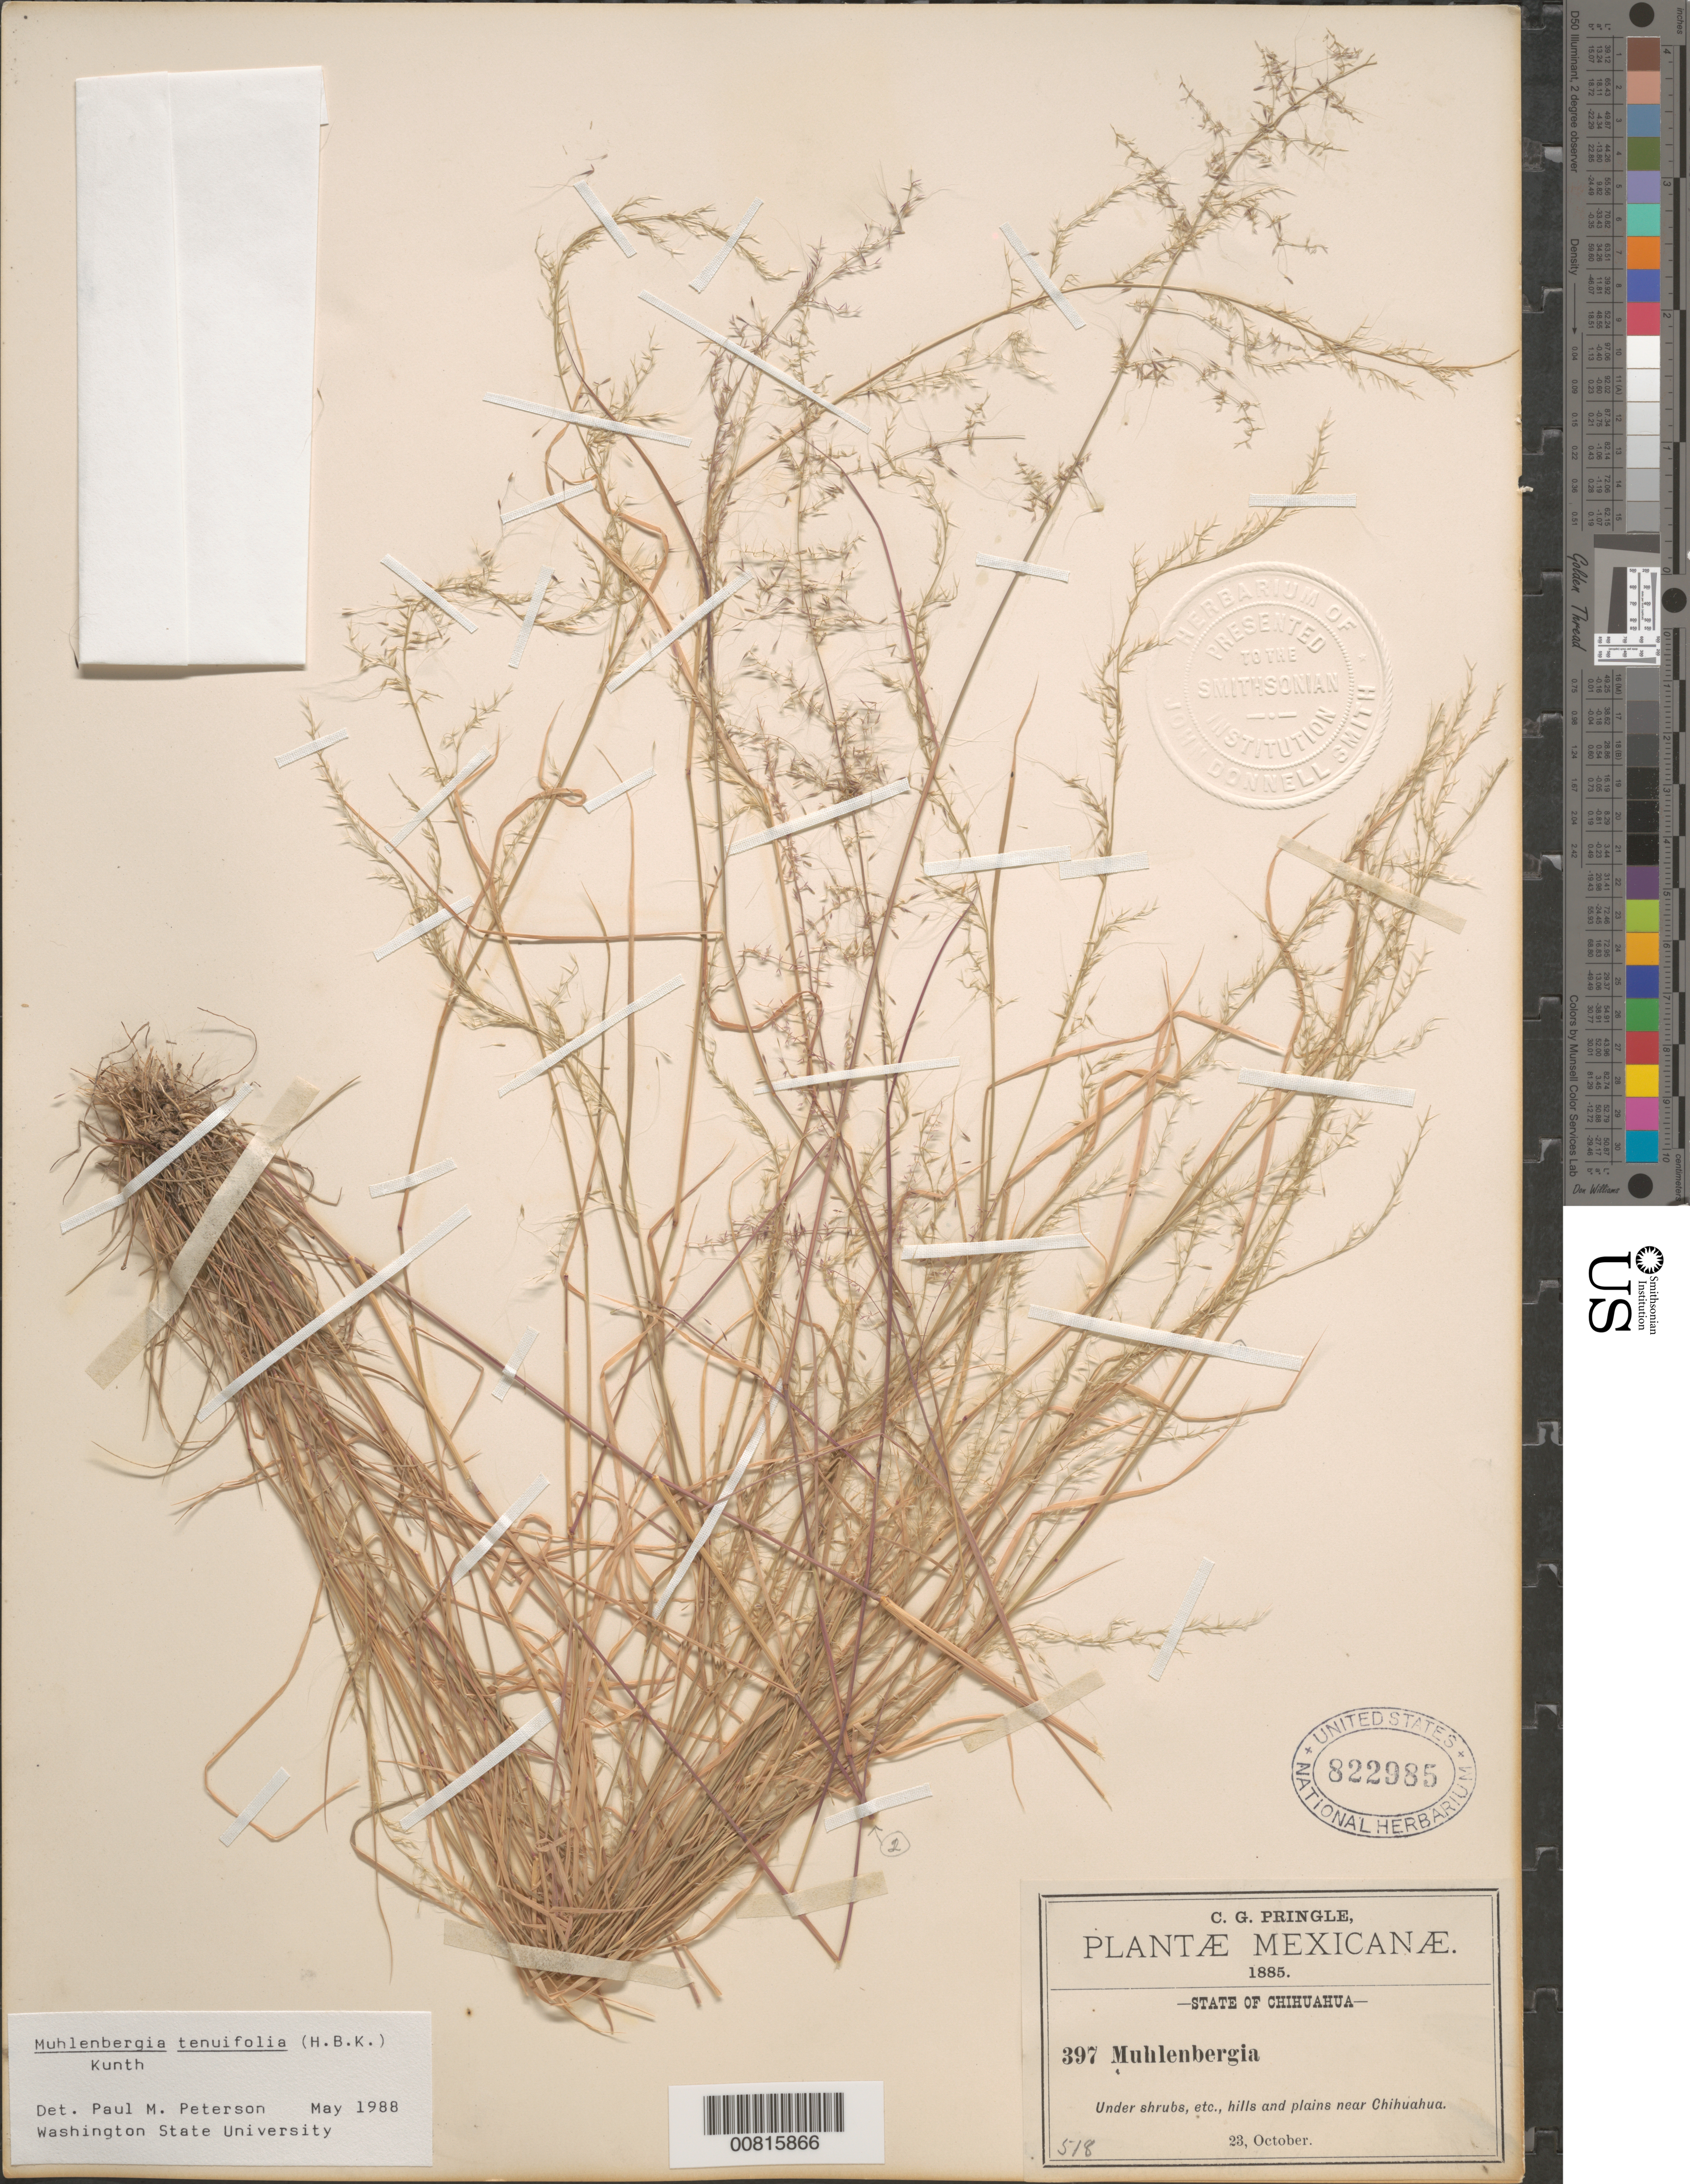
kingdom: Plantae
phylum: Tracheophyta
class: Liliopsida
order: Poales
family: Poaceae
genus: Muhlenbergia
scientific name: Muhlenbergia tenuifolia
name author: (Kunth) Kunth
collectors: C. G. Pringle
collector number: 397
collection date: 1885-10-23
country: Mexico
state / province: Chihuahua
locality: Under shrubs, etc., hills and plains near Chihuahua.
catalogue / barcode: US 822985